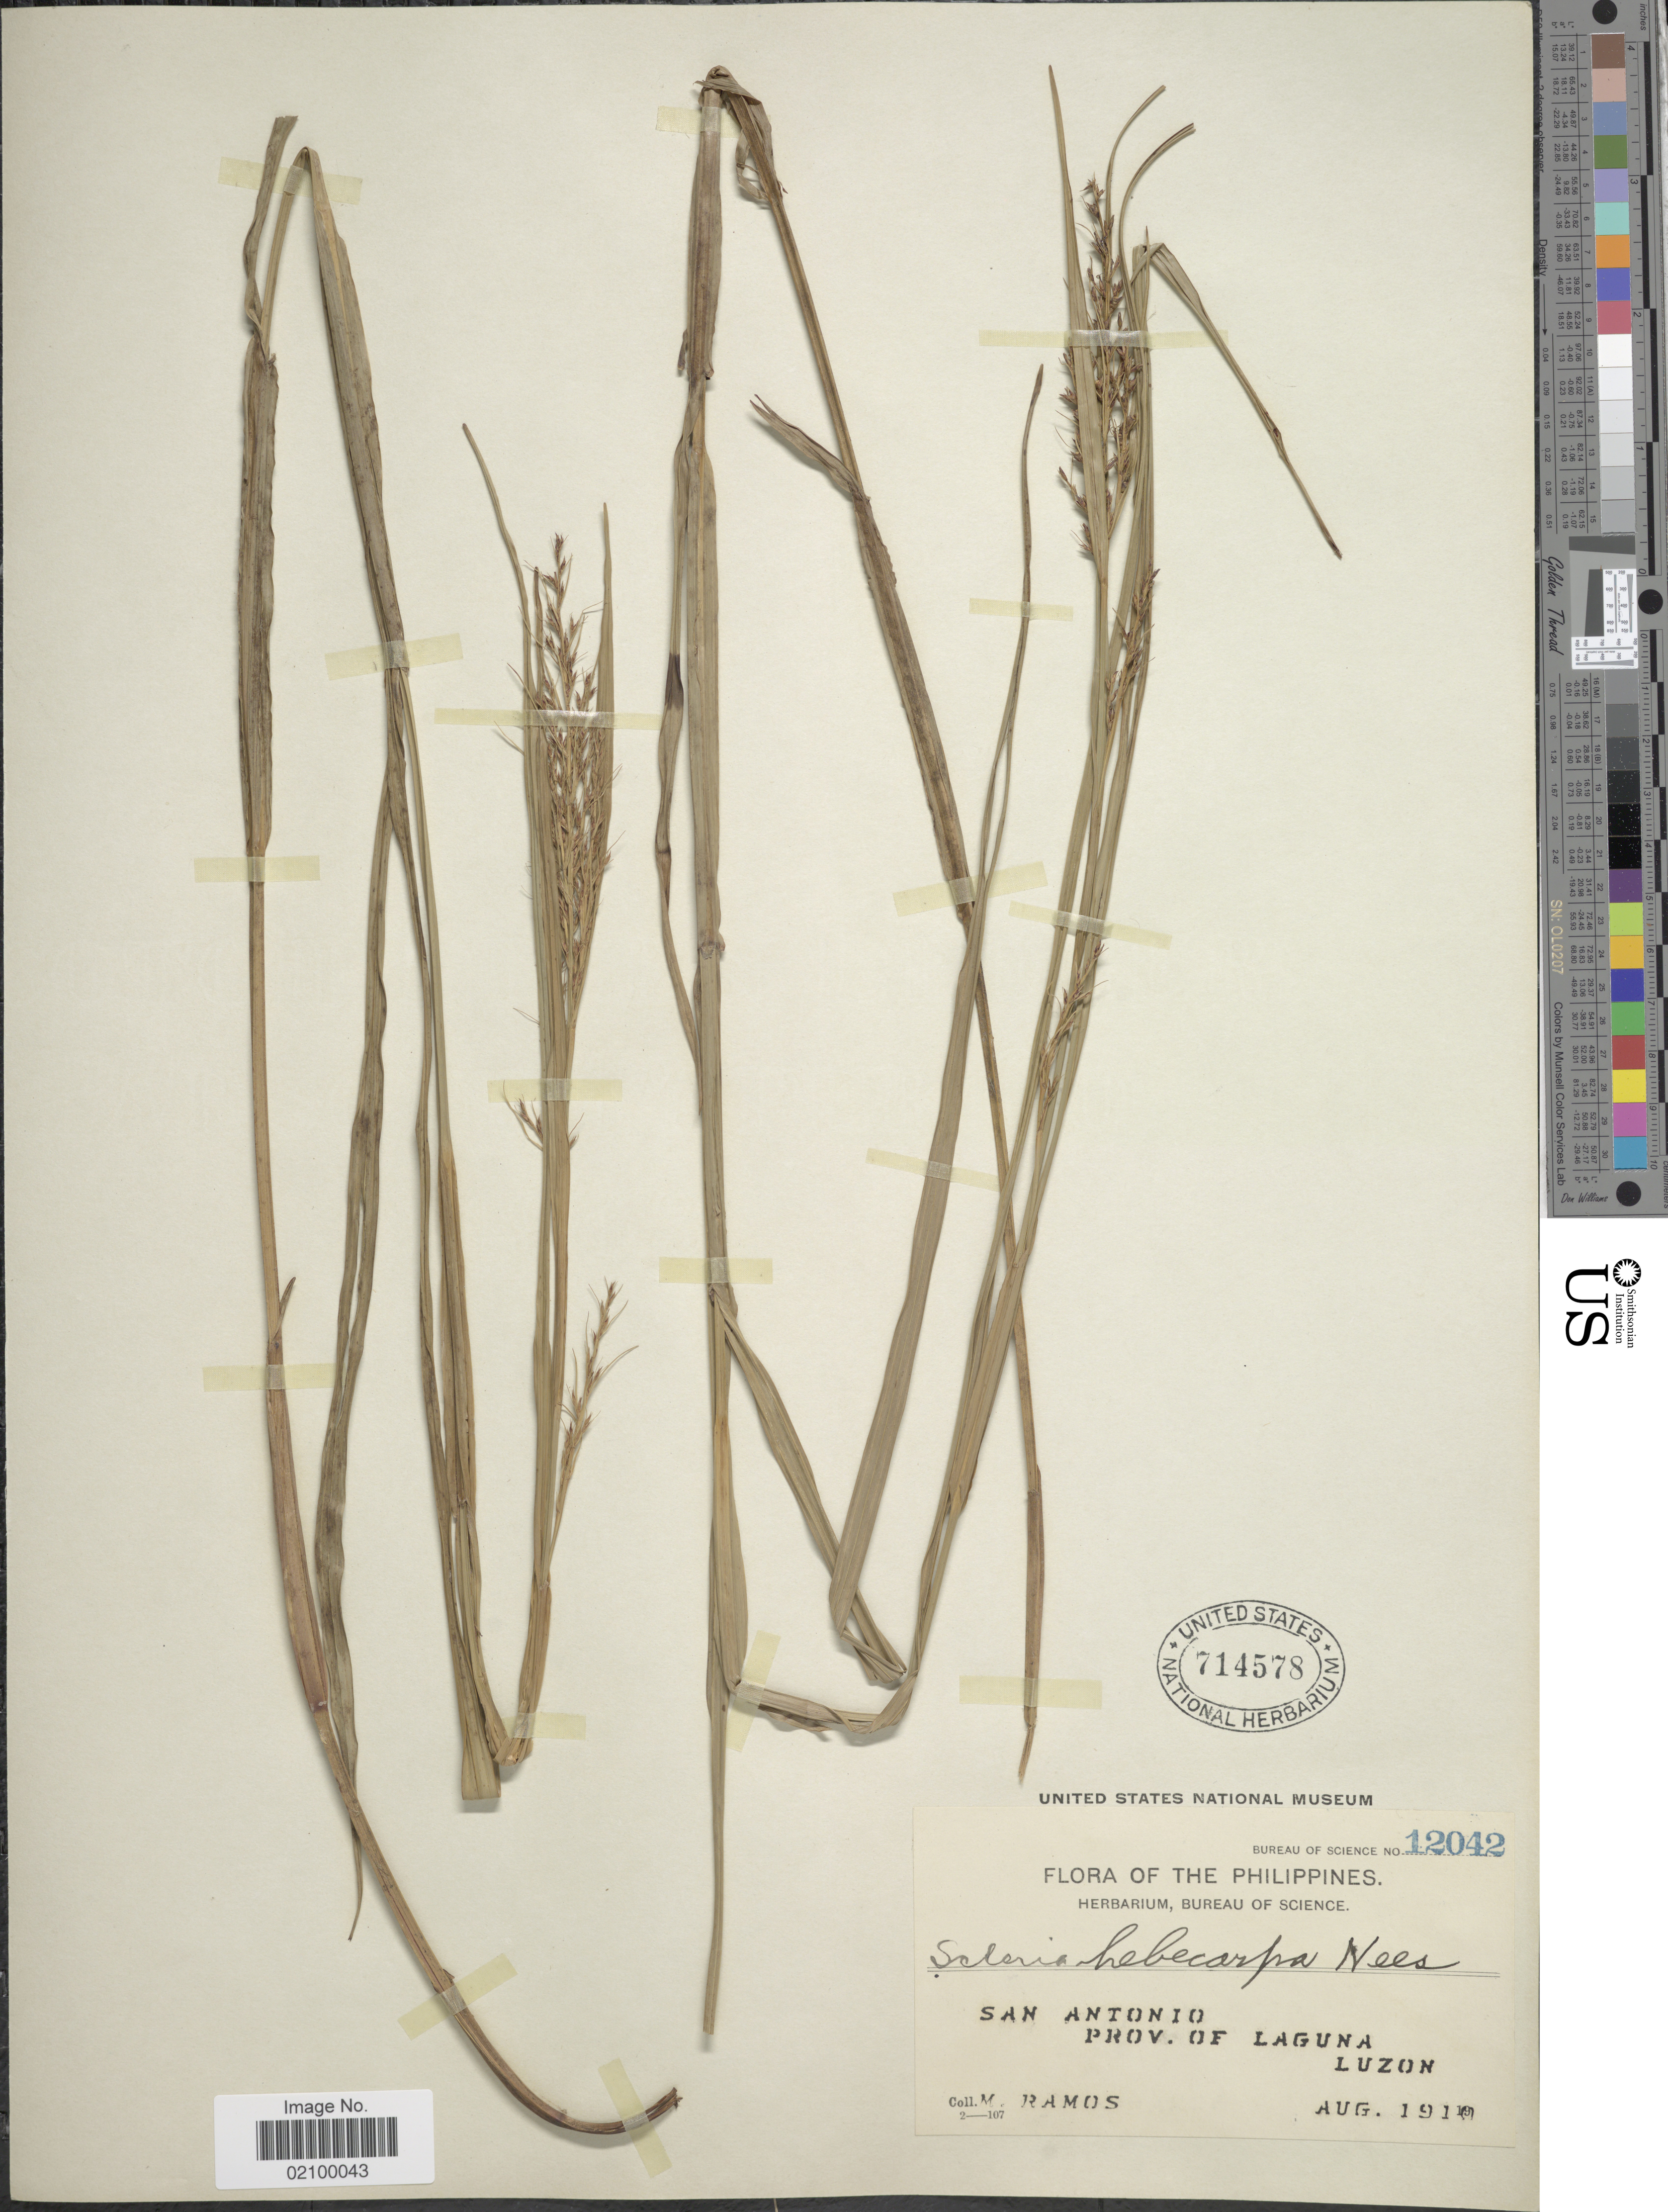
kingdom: Plantae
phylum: Tracheophyta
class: Liliopsida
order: Poales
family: Cyperaceae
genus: Scleria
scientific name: Scleria levis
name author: Retz.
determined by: Strong, Mark T., (BOT), Smithsonian Institution - National Museum of Natural History (UNITED STATES)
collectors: M. Ramos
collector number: Bureau of Science 12042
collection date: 1910-08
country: Philippines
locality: San Antonio, Prov. of Laguna, Luzon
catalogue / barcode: US 714578